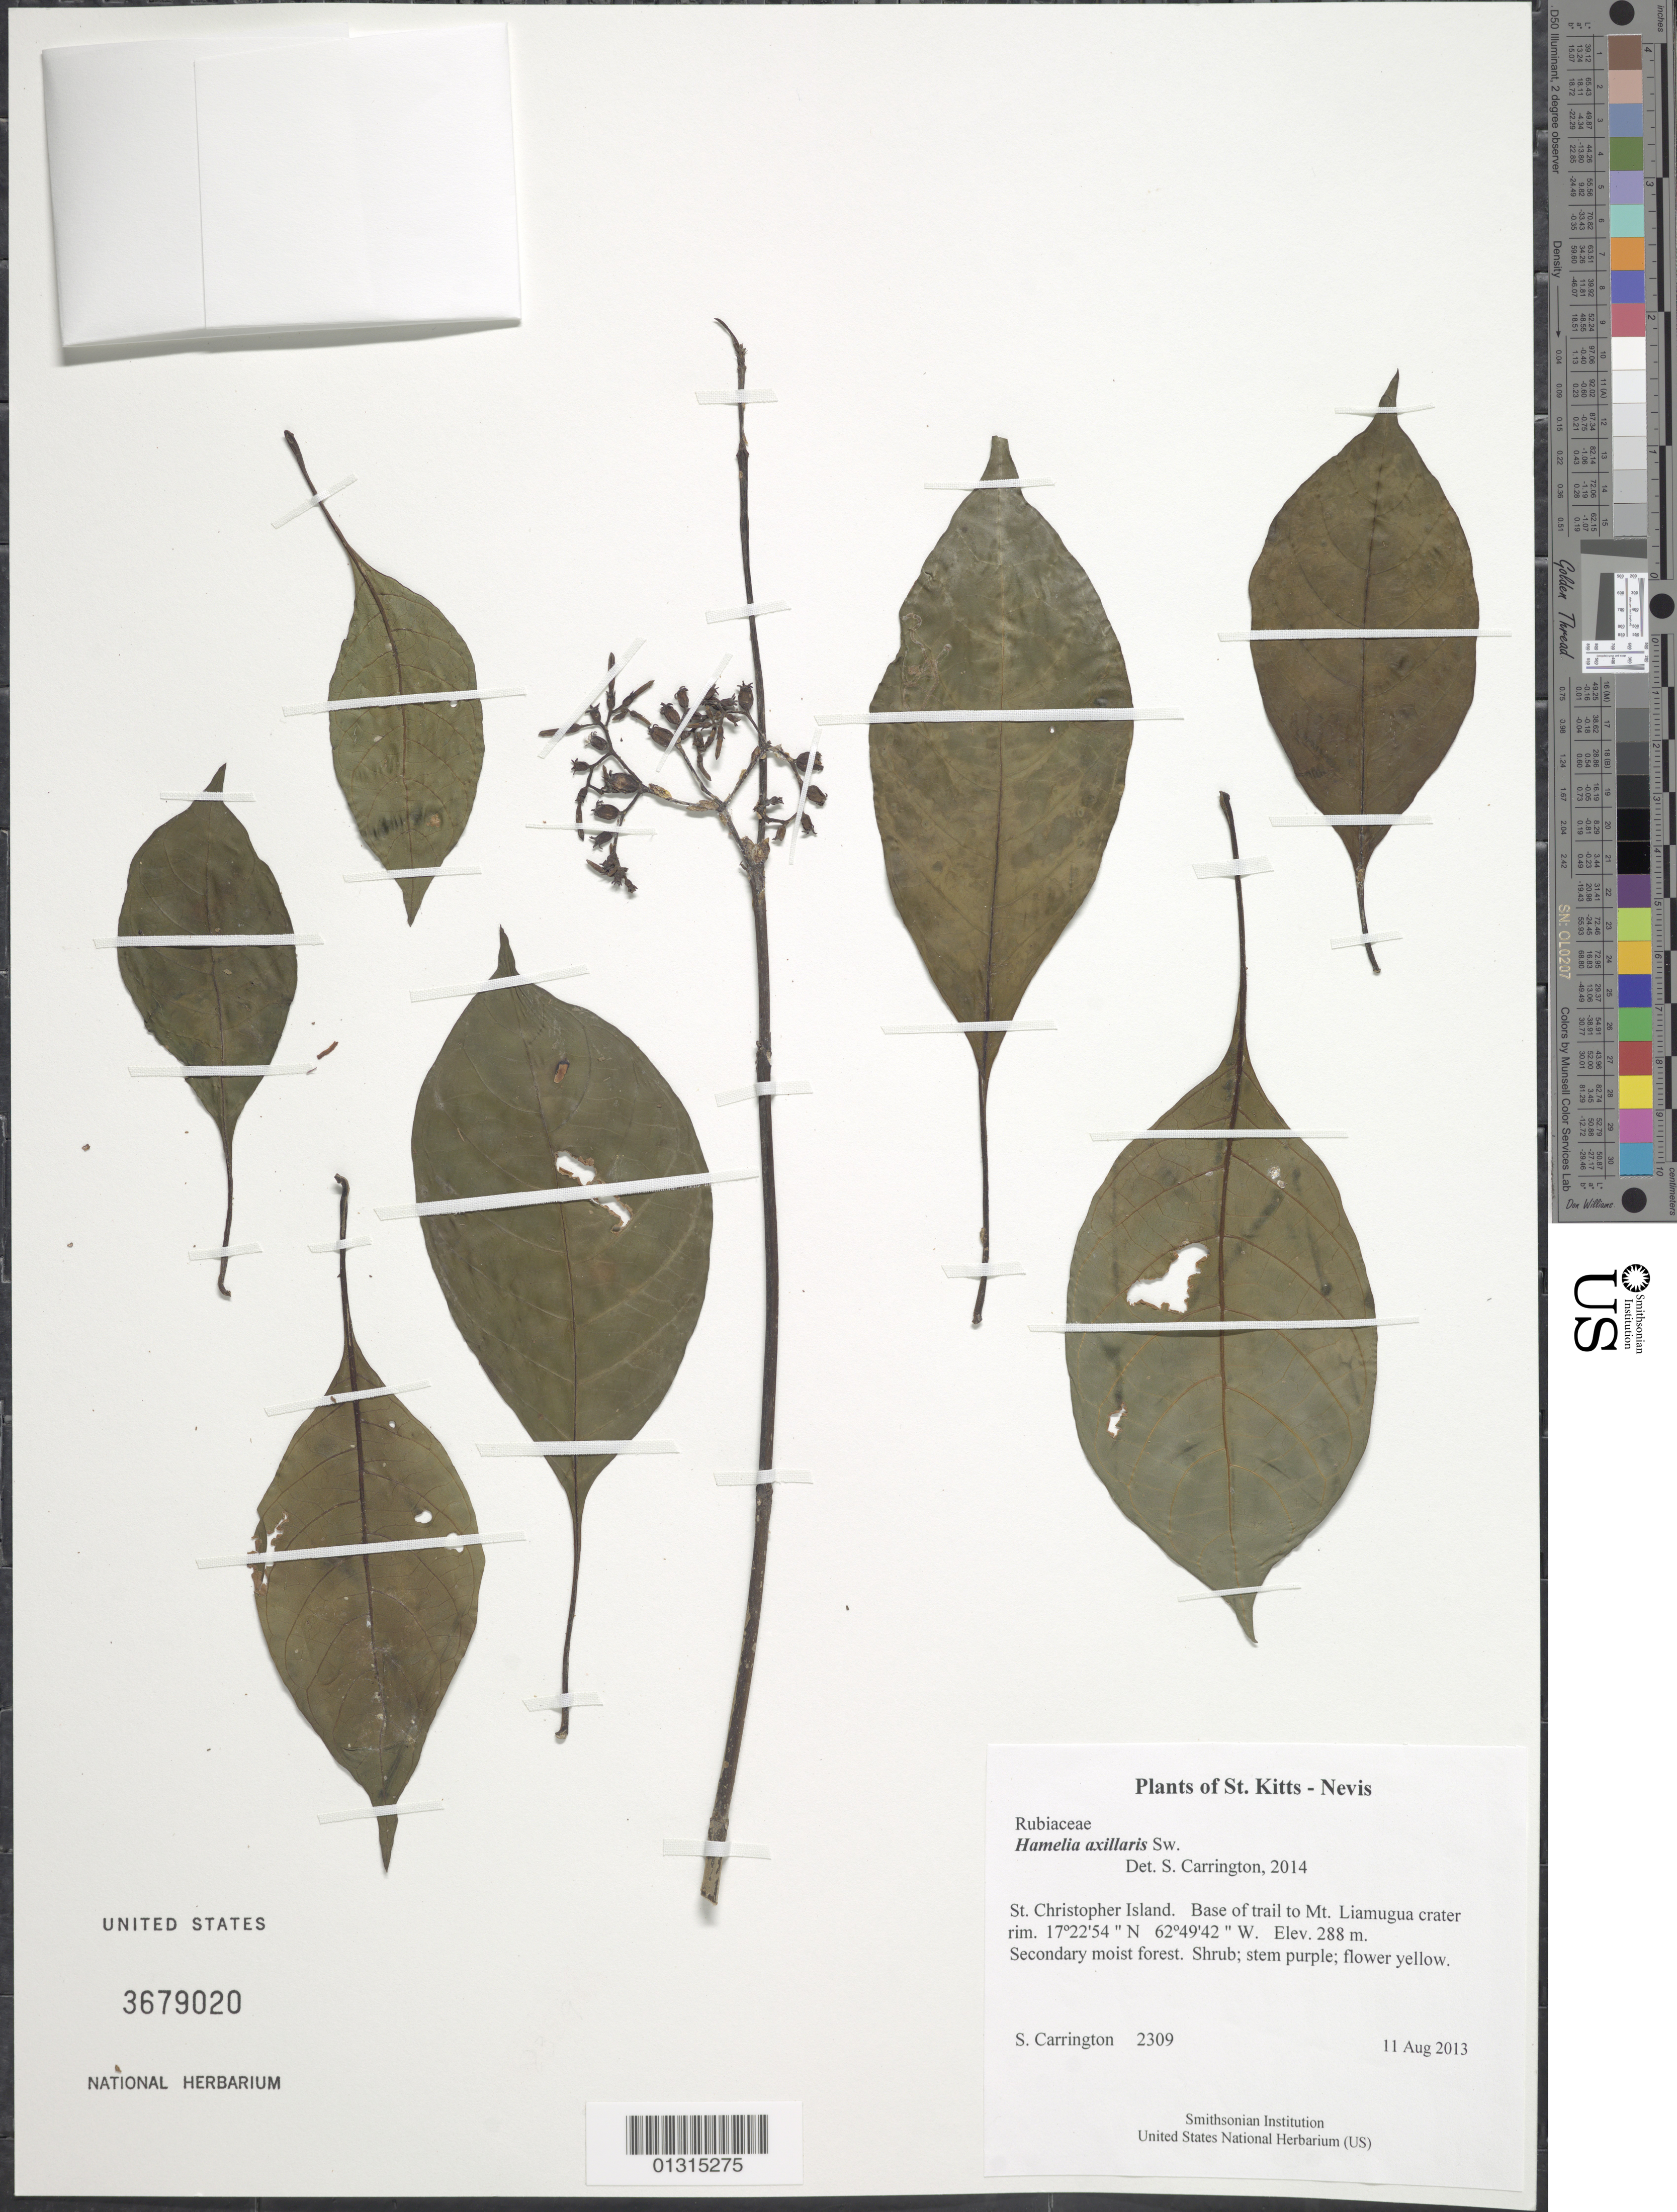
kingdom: Plantae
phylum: Tracheophyta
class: Magnoliopsida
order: Gentianales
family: Rubiaceae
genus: Hamelia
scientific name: Hamelia axillaris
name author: Sw.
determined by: Carrington, C. M. S.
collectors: C. M. S. Carrington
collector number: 2309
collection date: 2013-08-11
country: St. Christopher-Nevis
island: St. Christopher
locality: Base of trail to Mt. Liamugua crater rim.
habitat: Secondary moist forest.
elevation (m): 288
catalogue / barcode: US 3679020